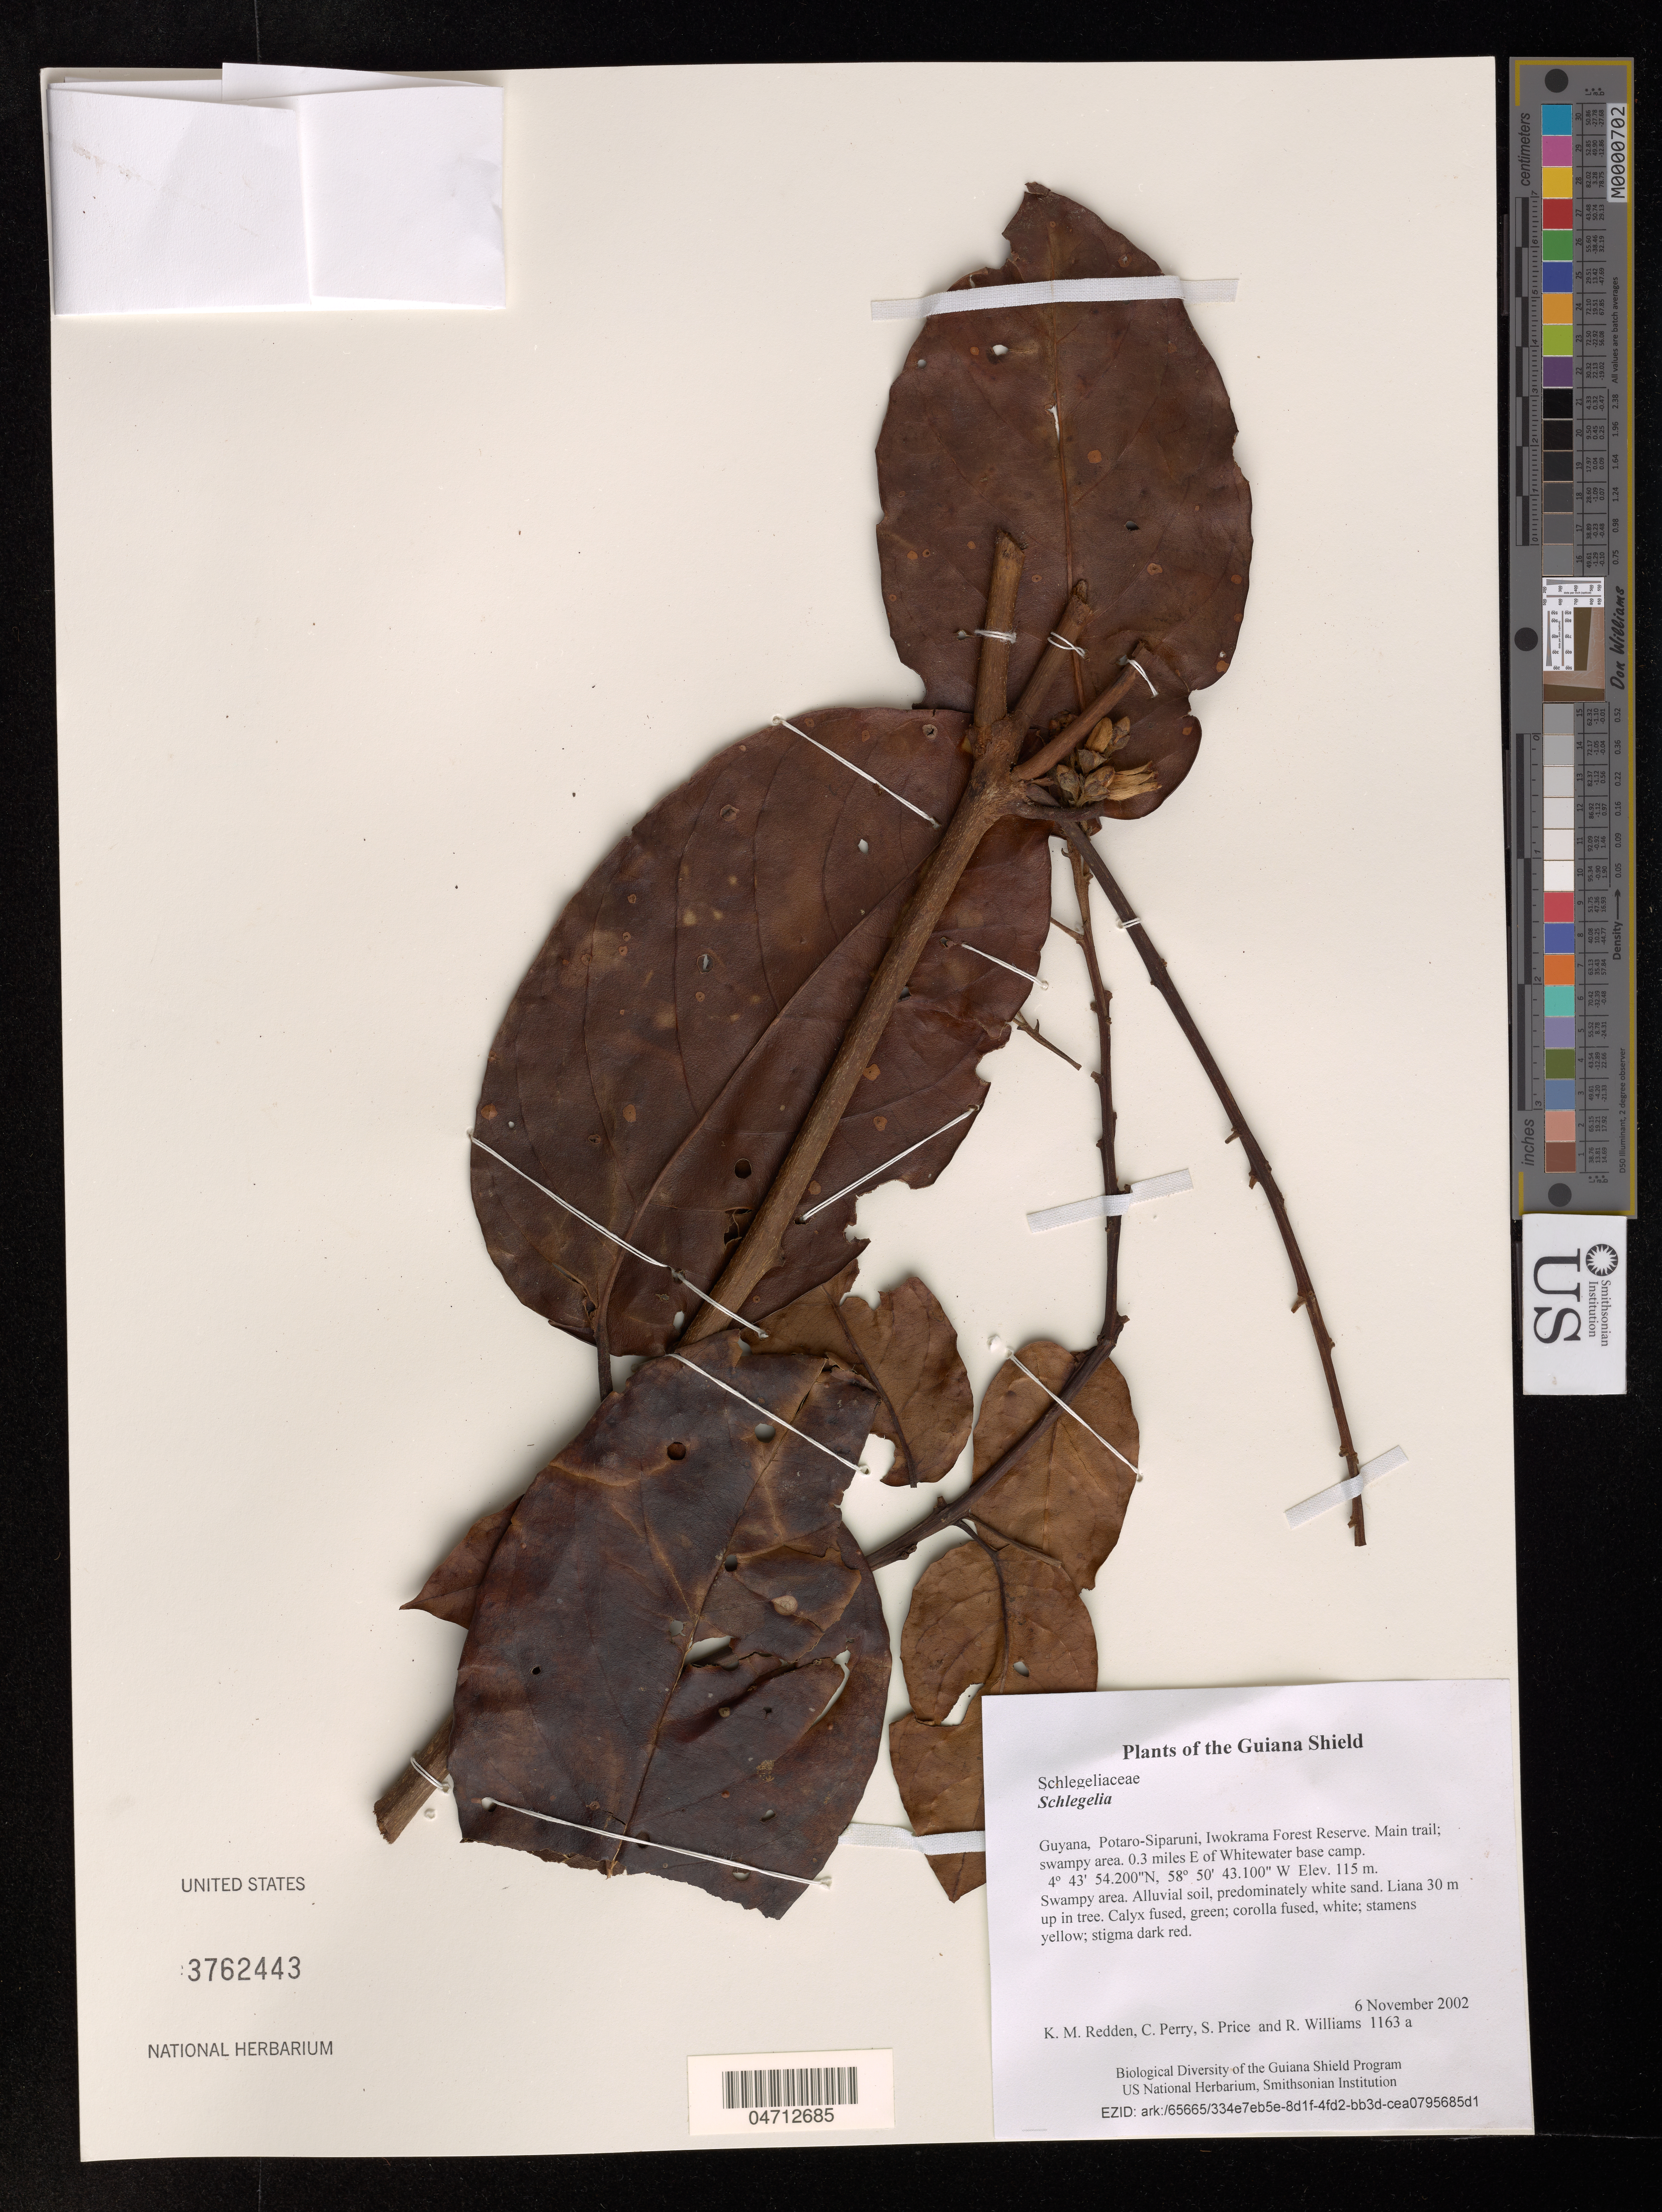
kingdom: Plantae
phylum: Tracheophyta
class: Magnoliopsida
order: Lamiales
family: Schlegeliaceae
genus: Schlegelia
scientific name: Schlegelia sp.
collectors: K. M. Redden, C. Perry, S. Price & R. Williams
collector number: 1163 a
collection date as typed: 6 November 2002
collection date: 2002-11-06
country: Guyana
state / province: Potaro-Siparuni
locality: Iwokrama Forest Reserve. Main trail; swampy area. 0.3 miles E of Whitewater base camp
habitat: Swampy area. Alluvial soil, predominately white sand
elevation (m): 115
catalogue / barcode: US 3762443